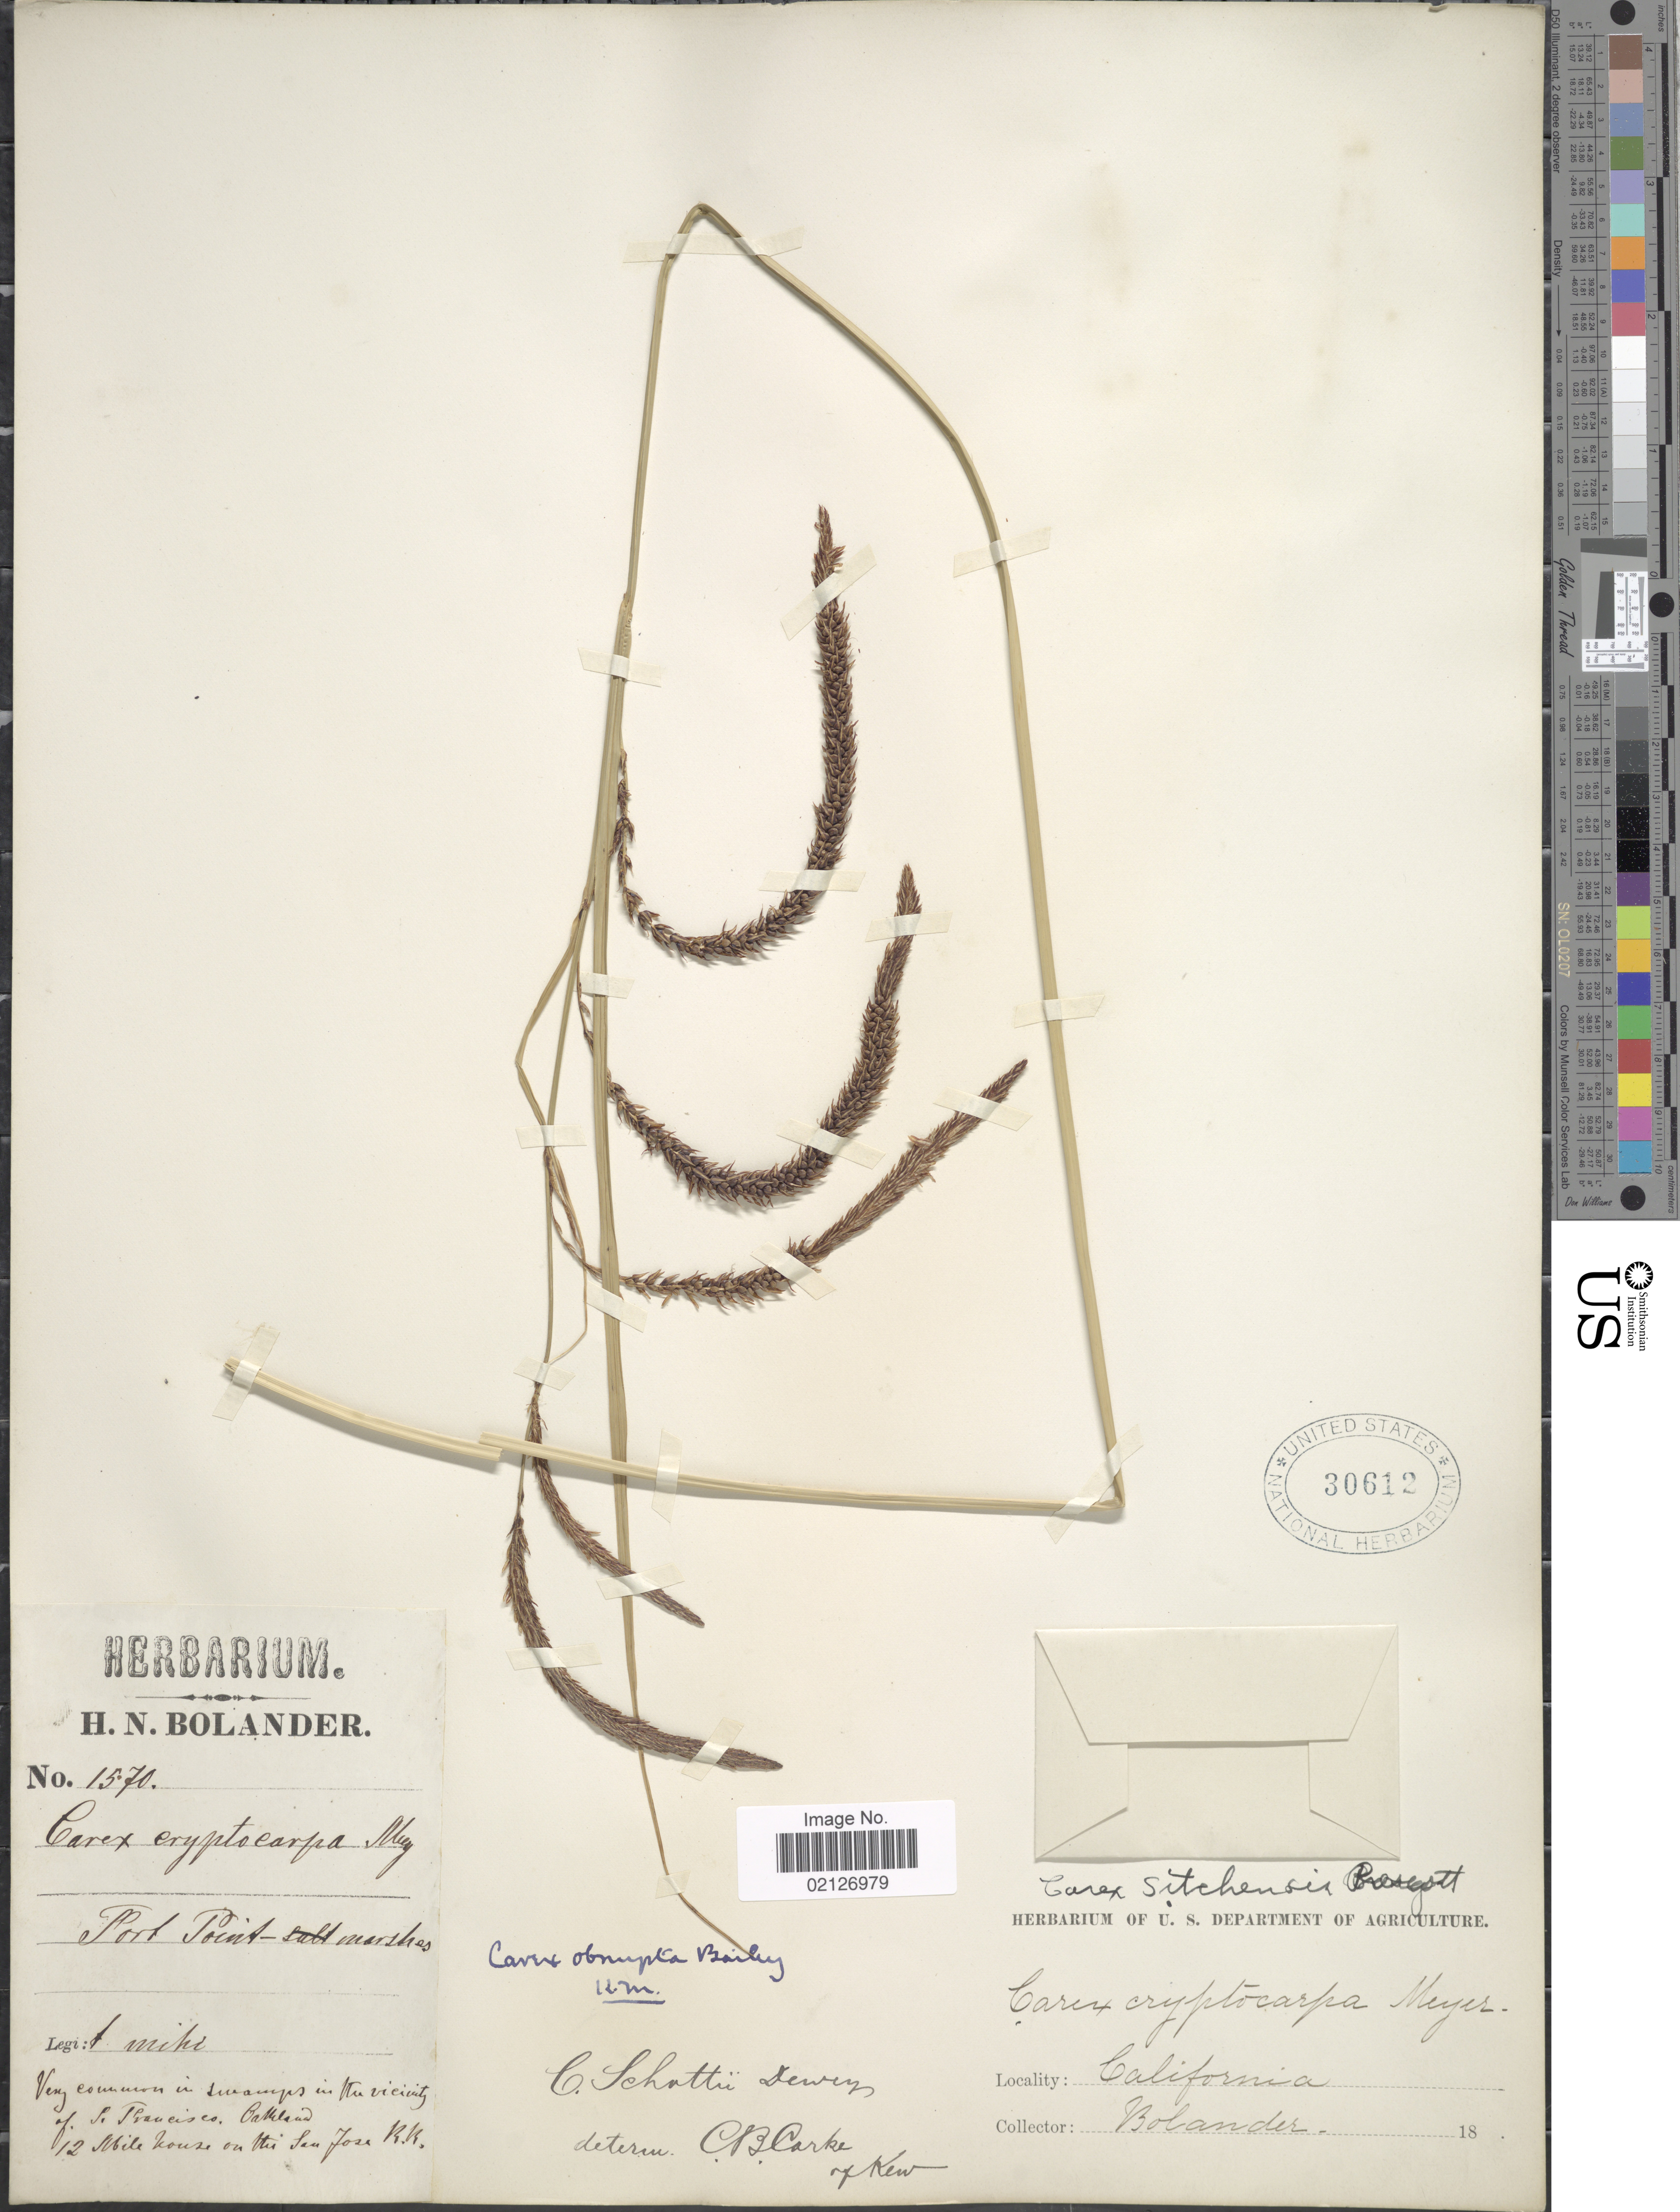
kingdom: Plantae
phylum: Tracheophyta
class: Liliopsida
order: Poales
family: Cyperaceae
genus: Carex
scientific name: Carex obnupta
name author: L.H. Bailey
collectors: H. Bolander & A. Miche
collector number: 1570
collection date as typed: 18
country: United States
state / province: California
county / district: Alameda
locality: Fort Point-in vicinity of S. Francisco, Oakland, 12 mile house on Mts. San Jose R.R.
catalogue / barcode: US 30612